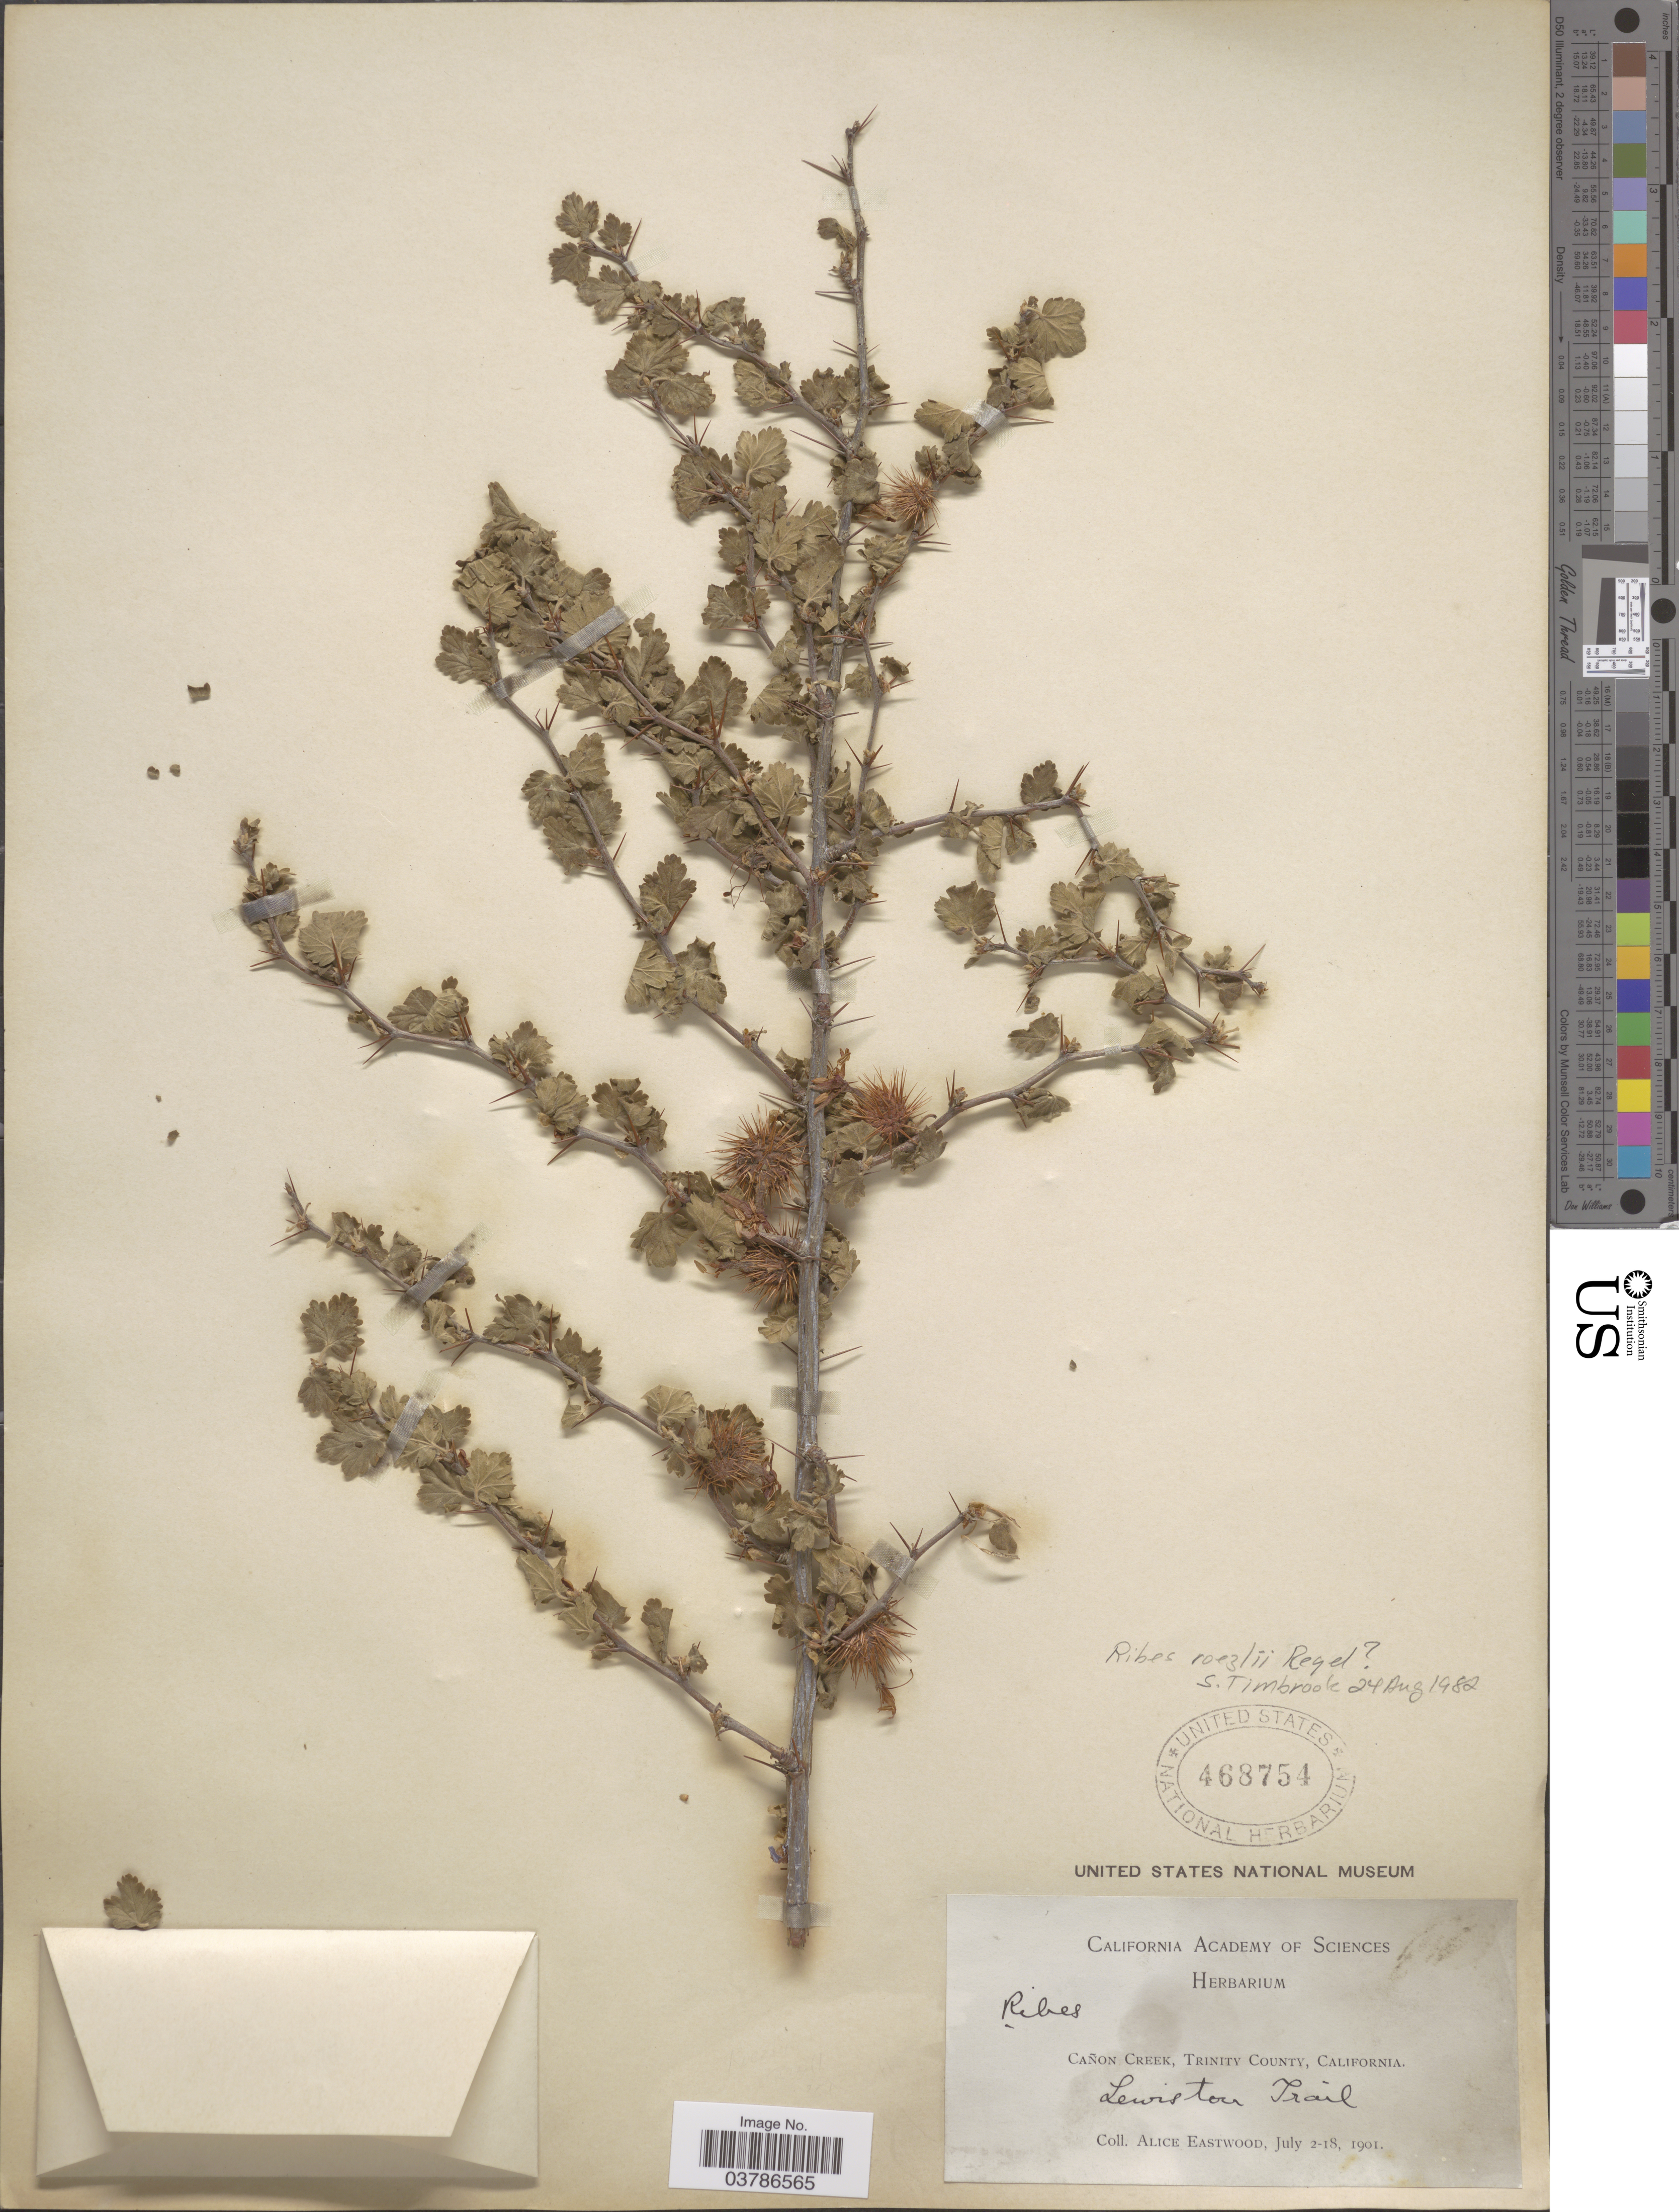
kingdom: Plantae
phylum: Tracheophyta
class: Magnoliopsida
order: Saxifragales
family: Grossulariaceae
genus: Ribes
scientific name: Ribes roezlii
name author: Regel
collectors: A. Eastwood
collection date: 1901-07-02/1901-07-18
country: United States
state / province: California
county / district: Trinity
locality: Cañon Creek, Trinity County. Lewiston Trail.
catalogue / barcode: US 468754